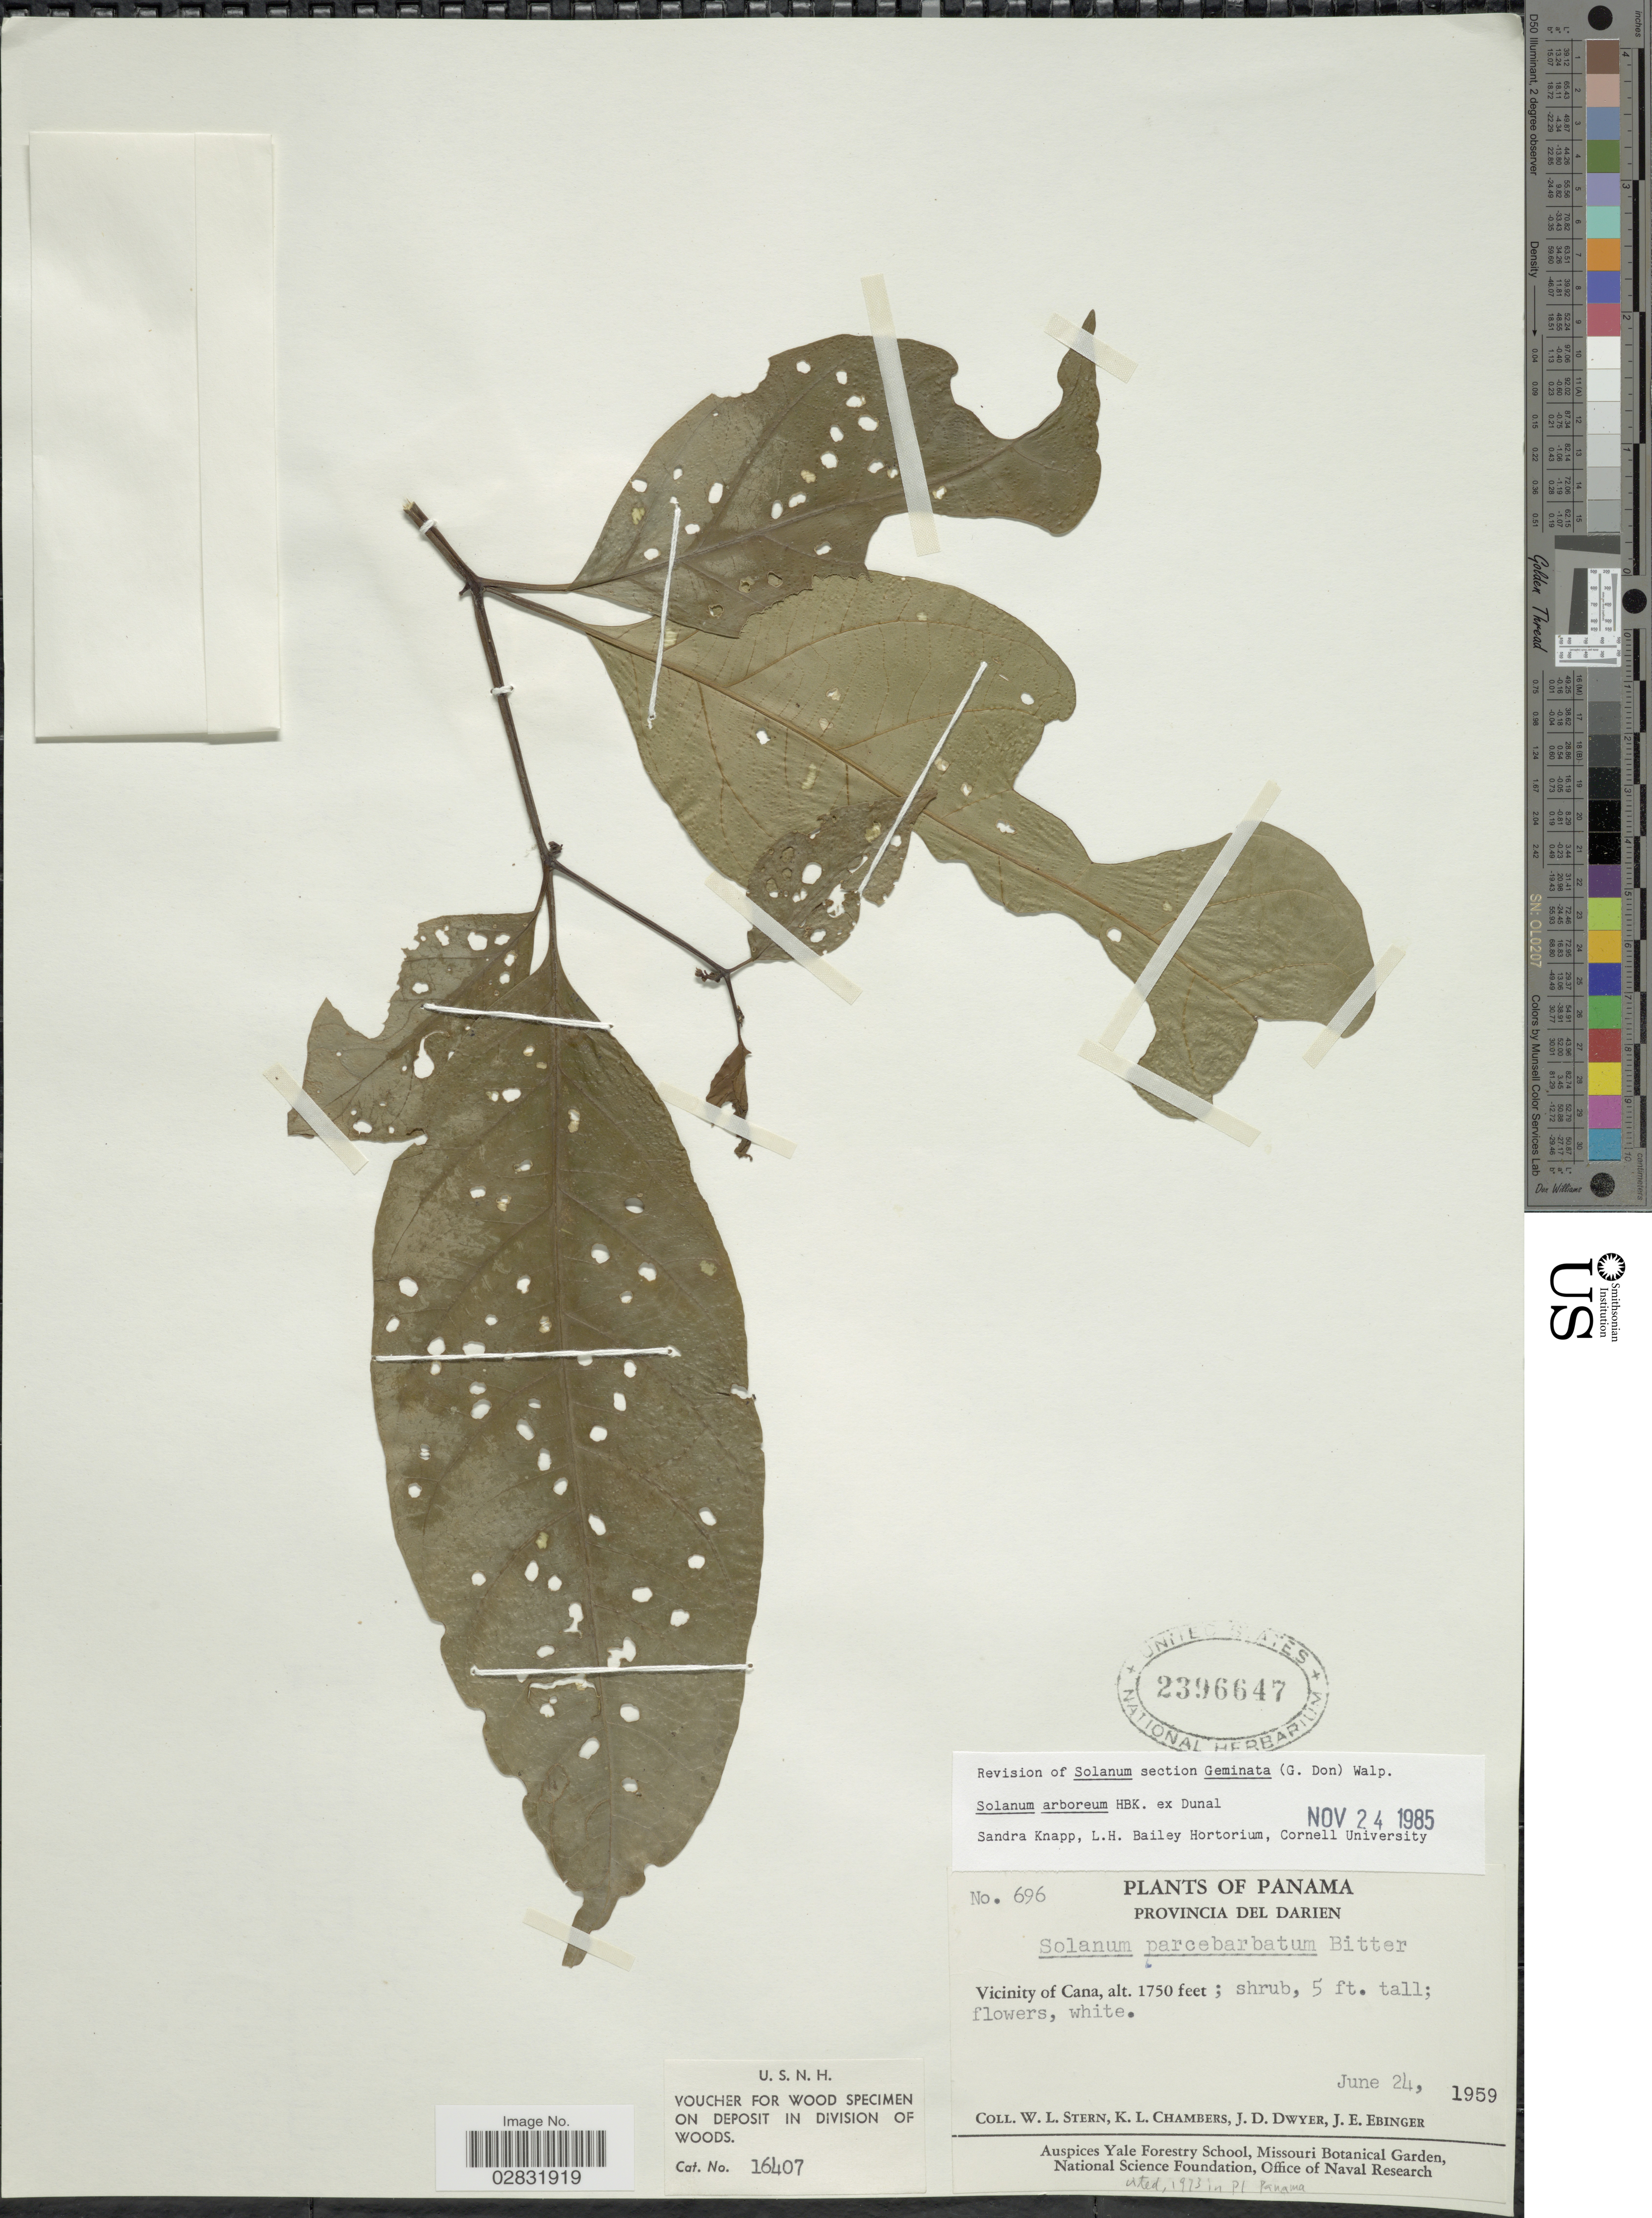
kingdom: Plantae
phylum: Tracheophyta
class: Magnoliopsida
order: Solanales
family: Solanaceae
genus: Solanum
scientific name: Solanum arboreum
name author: Dunal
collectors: W. L. Stern, K. Chambers, J. D. Dwyer & J. Ebinger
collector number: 696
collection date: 1959-06-24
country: Panama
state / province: Darién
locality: Provincia del Darien. Vicinity of Cana.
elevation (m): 533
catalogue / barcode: US 2396647